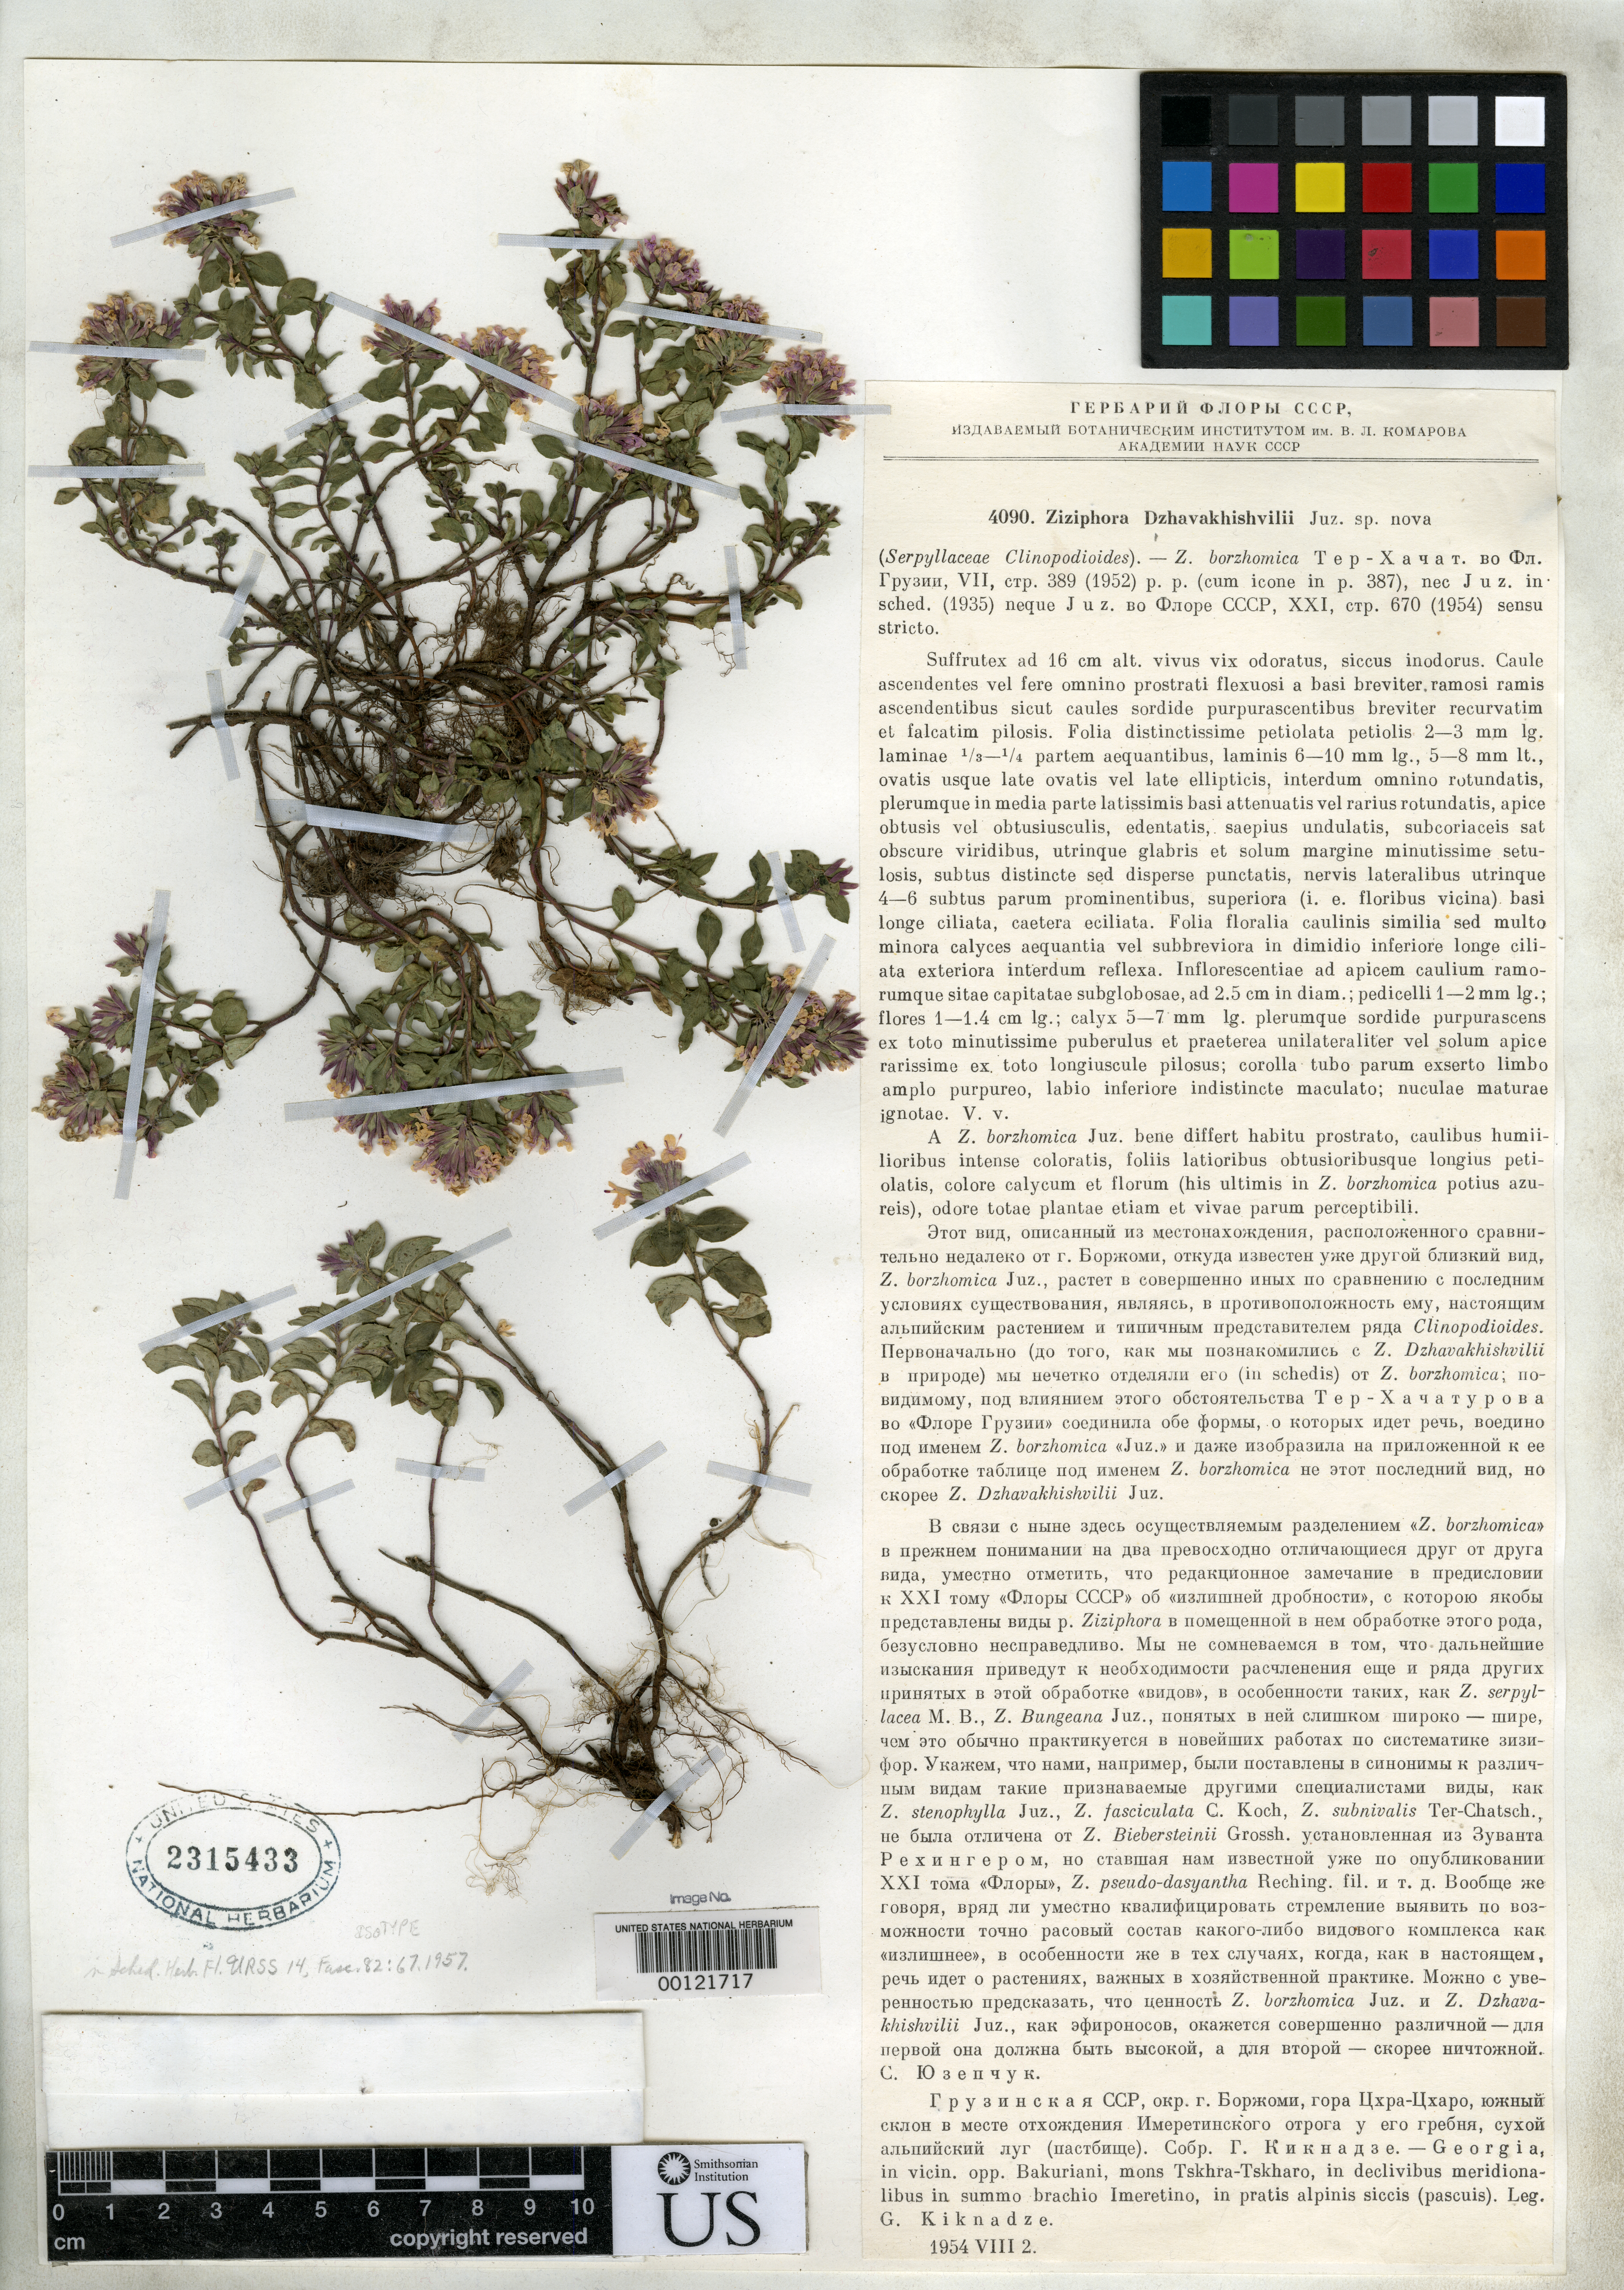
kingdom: Plantae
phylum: Tracheophyta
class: Magnoliopsida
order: Lamiales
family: Lamiaceae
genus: Ziziphora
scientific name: Ziziphora dzhavakhishvilii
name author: Juz.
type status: Isotype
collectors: G. Kiknadze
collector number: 4090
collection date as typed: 02 Aug 1954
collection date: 1954-08-02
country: Georgia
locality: Borzhom (on the label as Georgian SSR, USSR)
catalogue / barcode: US 2315433